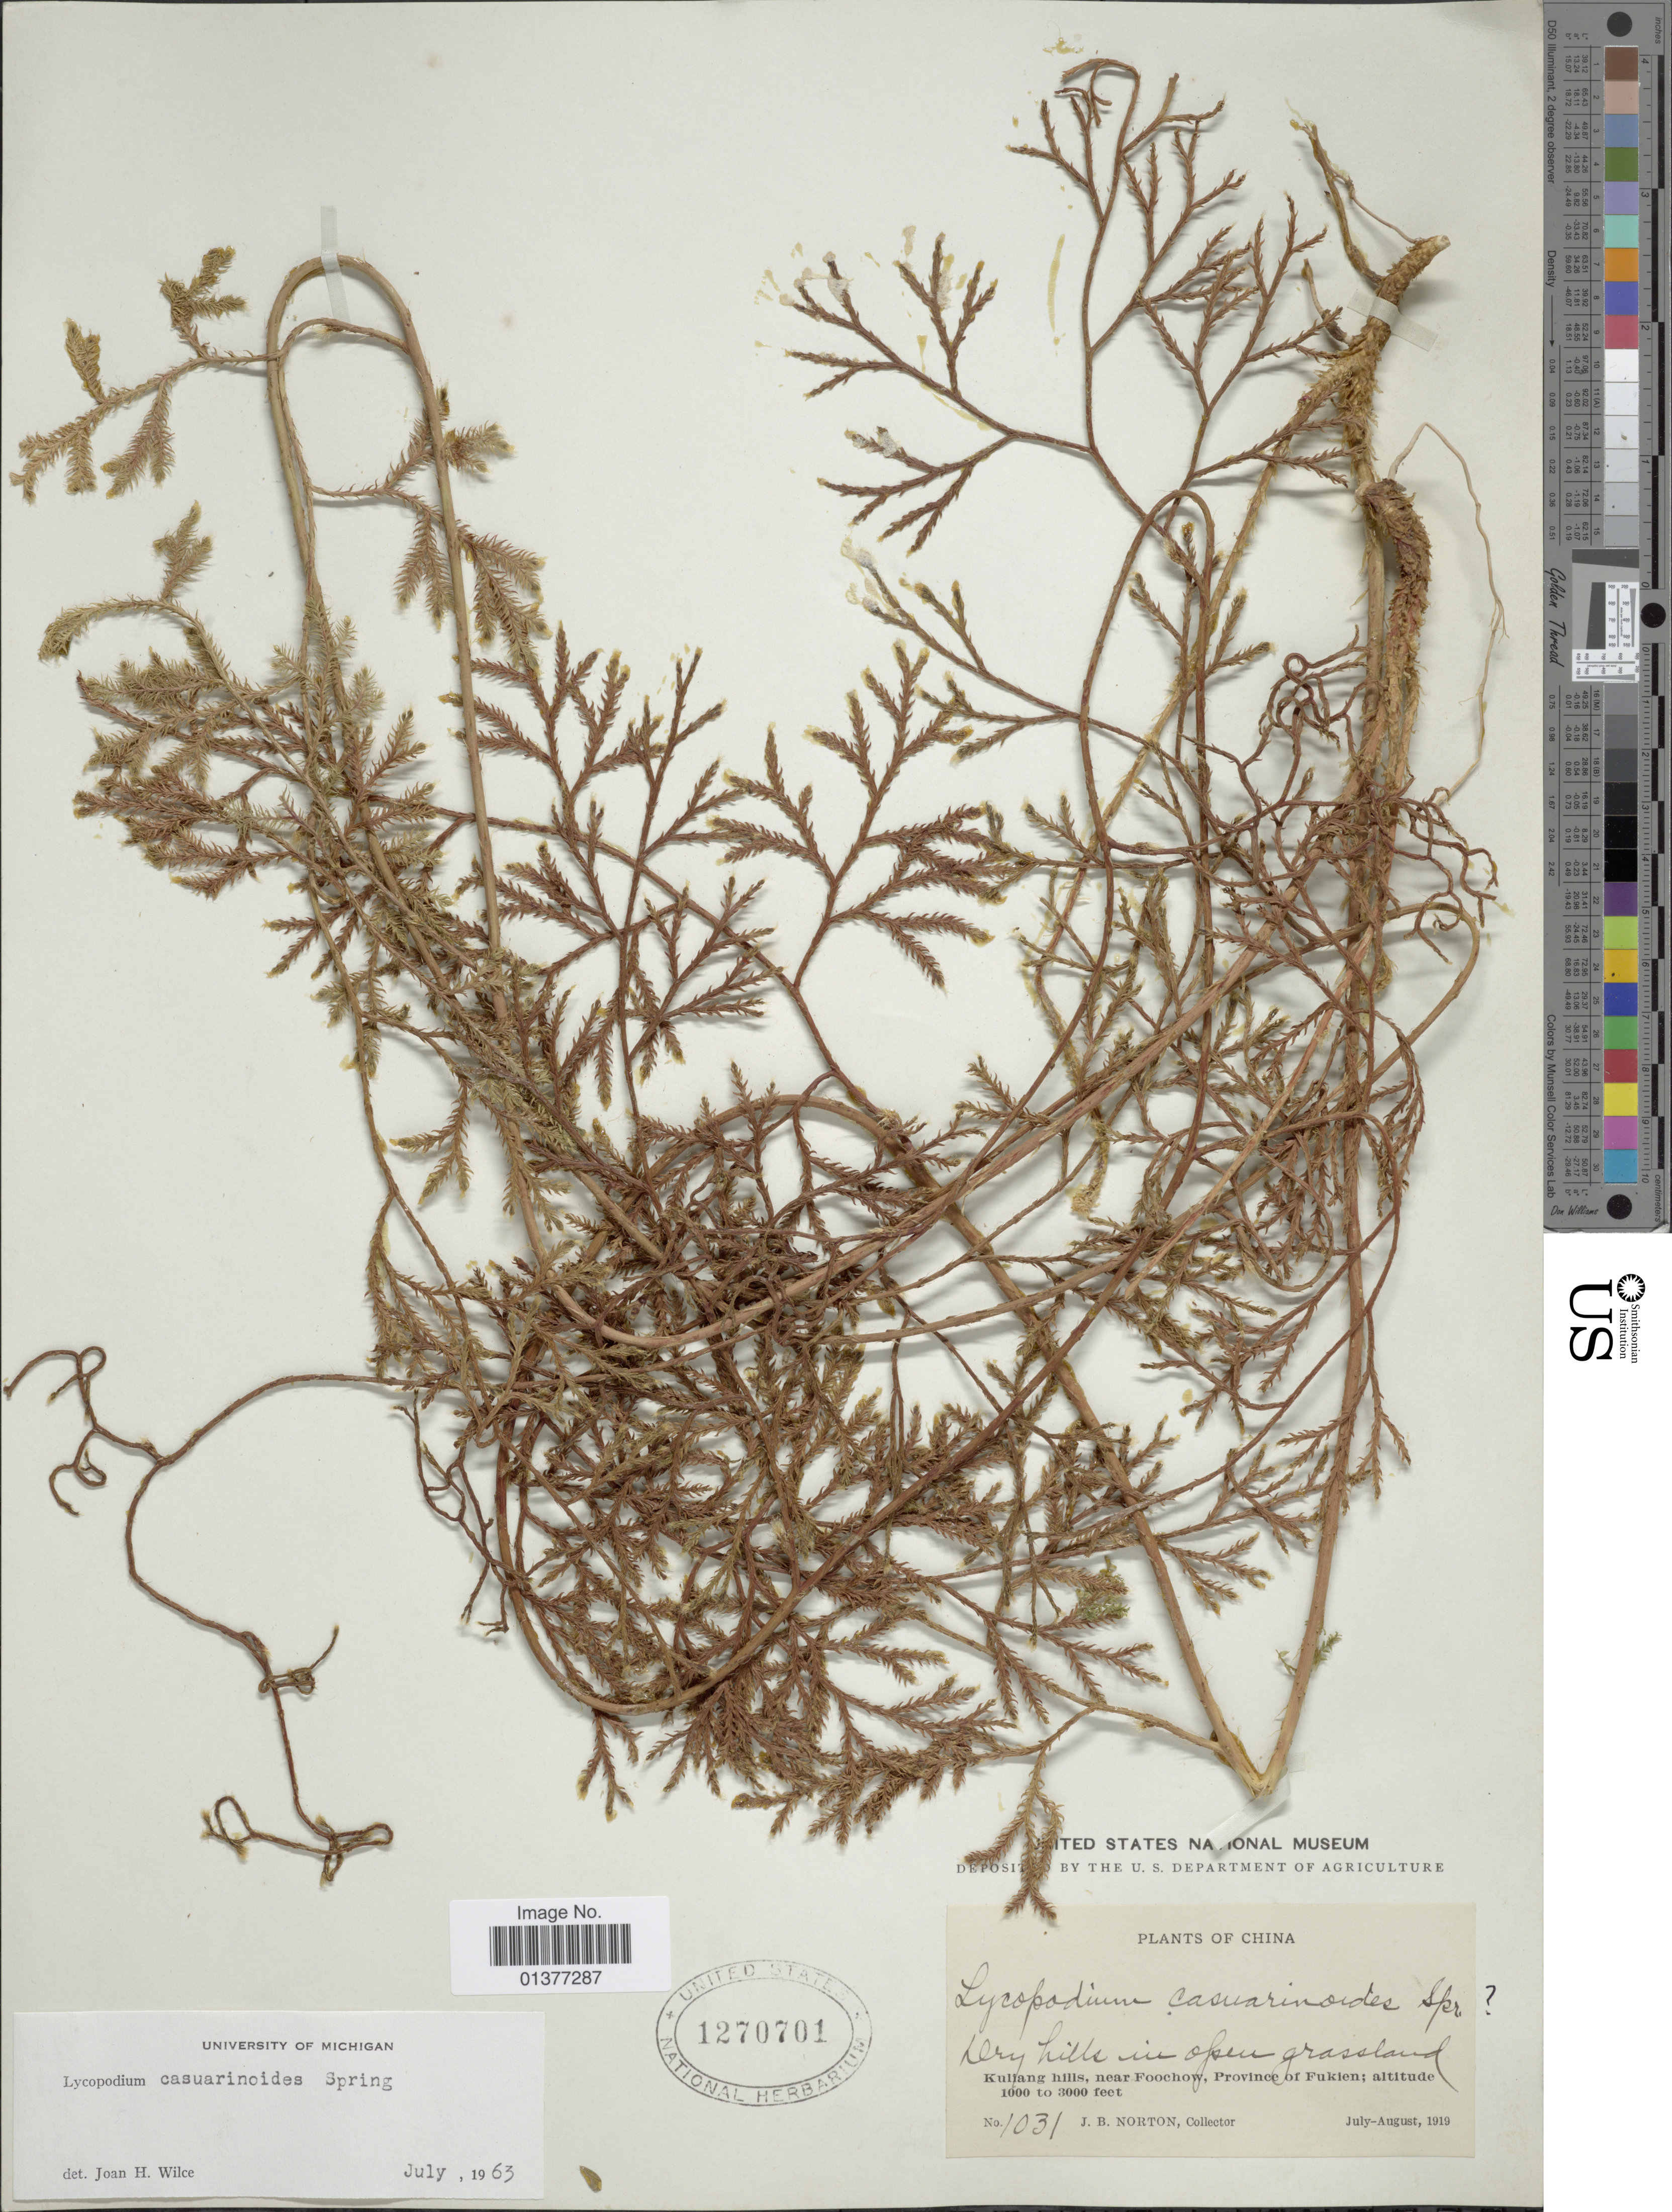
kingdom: Plantae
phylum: Tracheophyta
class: Lycopodiopsida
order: Lycopodiales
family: Lycopodiaceae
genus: Lycopodiastrum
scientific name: Lycopodiastrum casuarinoides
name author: (Spring) Holub ex R.D. Dixit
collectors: J. B. Norton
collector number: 1031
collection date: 1919-07/1919-08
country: China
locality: Kuiang hills, near Foochow, Province of Fukien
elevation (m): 305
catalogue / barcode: US 1270701